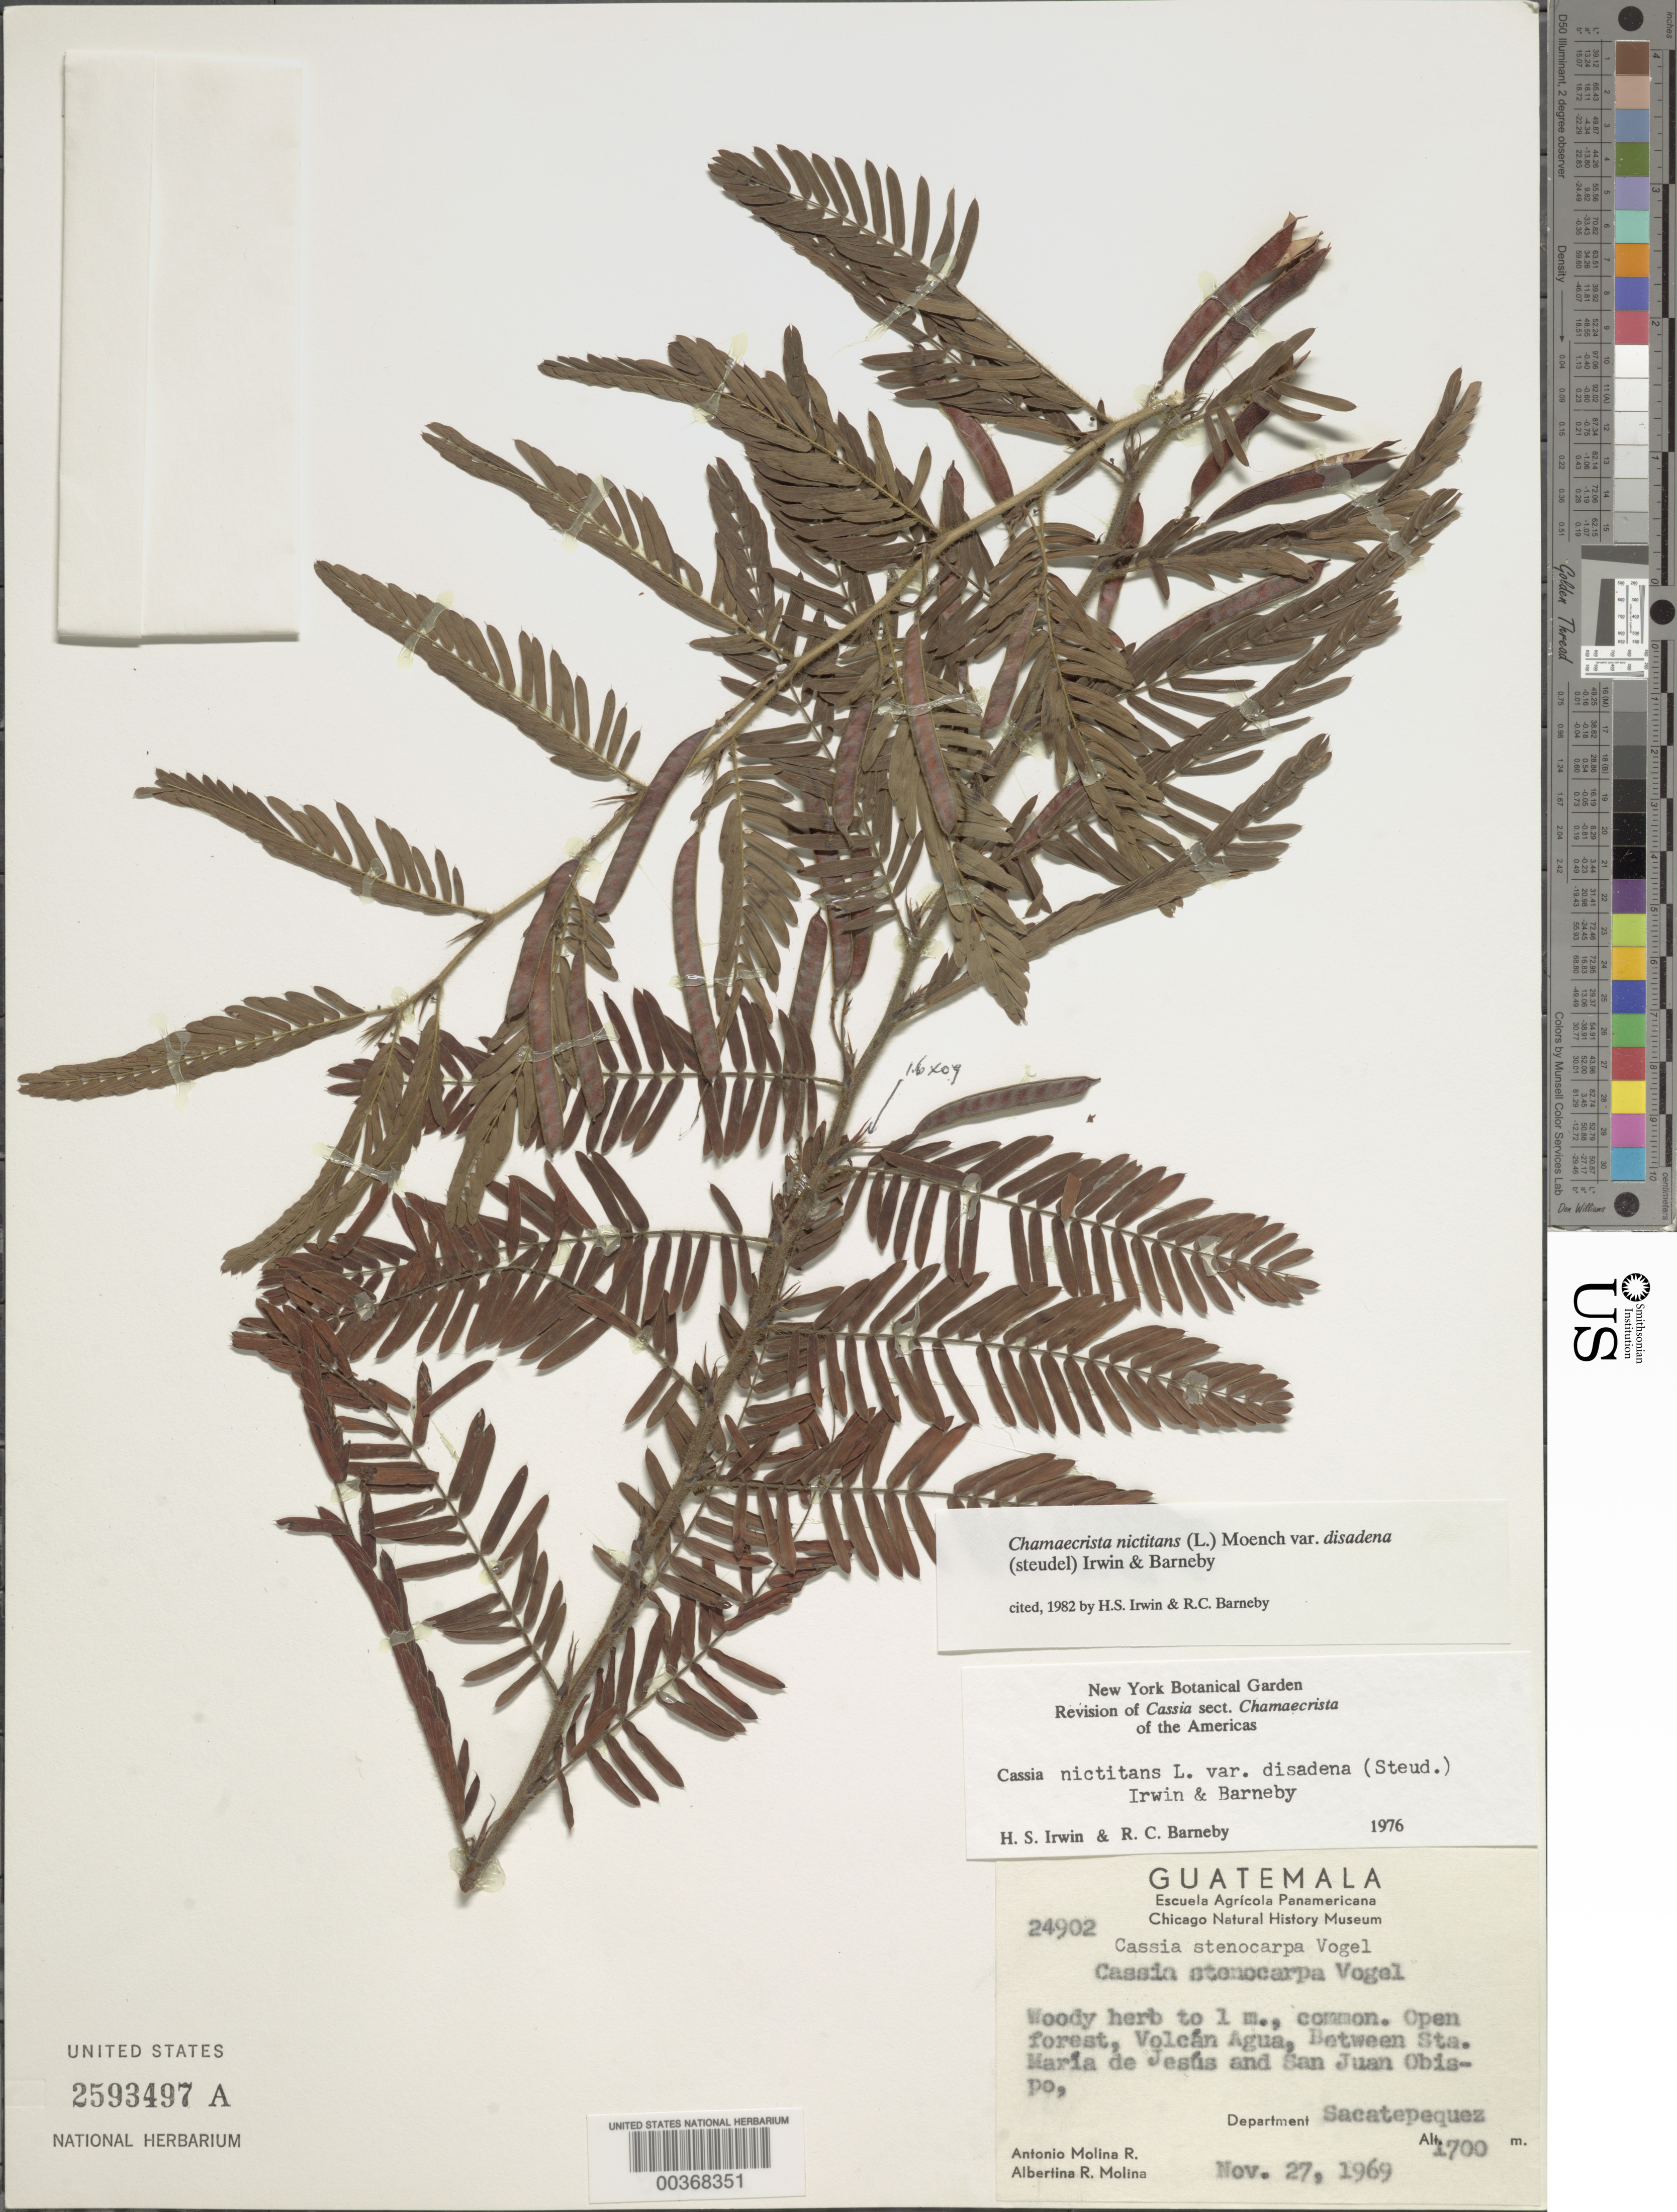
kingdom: Plantae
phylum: Tracheophyta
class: Magnoliopsida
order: Fabales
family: Fabaceae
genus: Chamaecrista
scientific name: Chamaecrista nictitans var. disadena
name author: (Steud.) H.S. Irwin & Barneby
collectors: A. Molina R. & A. Molina R.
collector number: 24902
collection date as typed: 27 Nov 1969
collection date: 1969-11-27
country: Guatemala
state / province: Sacatepéquez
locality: Volcan Agua, between Sta. Maria de Jesus and San Juan Obispo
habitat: Open forest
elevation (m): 1700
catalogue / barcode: US 2593497A